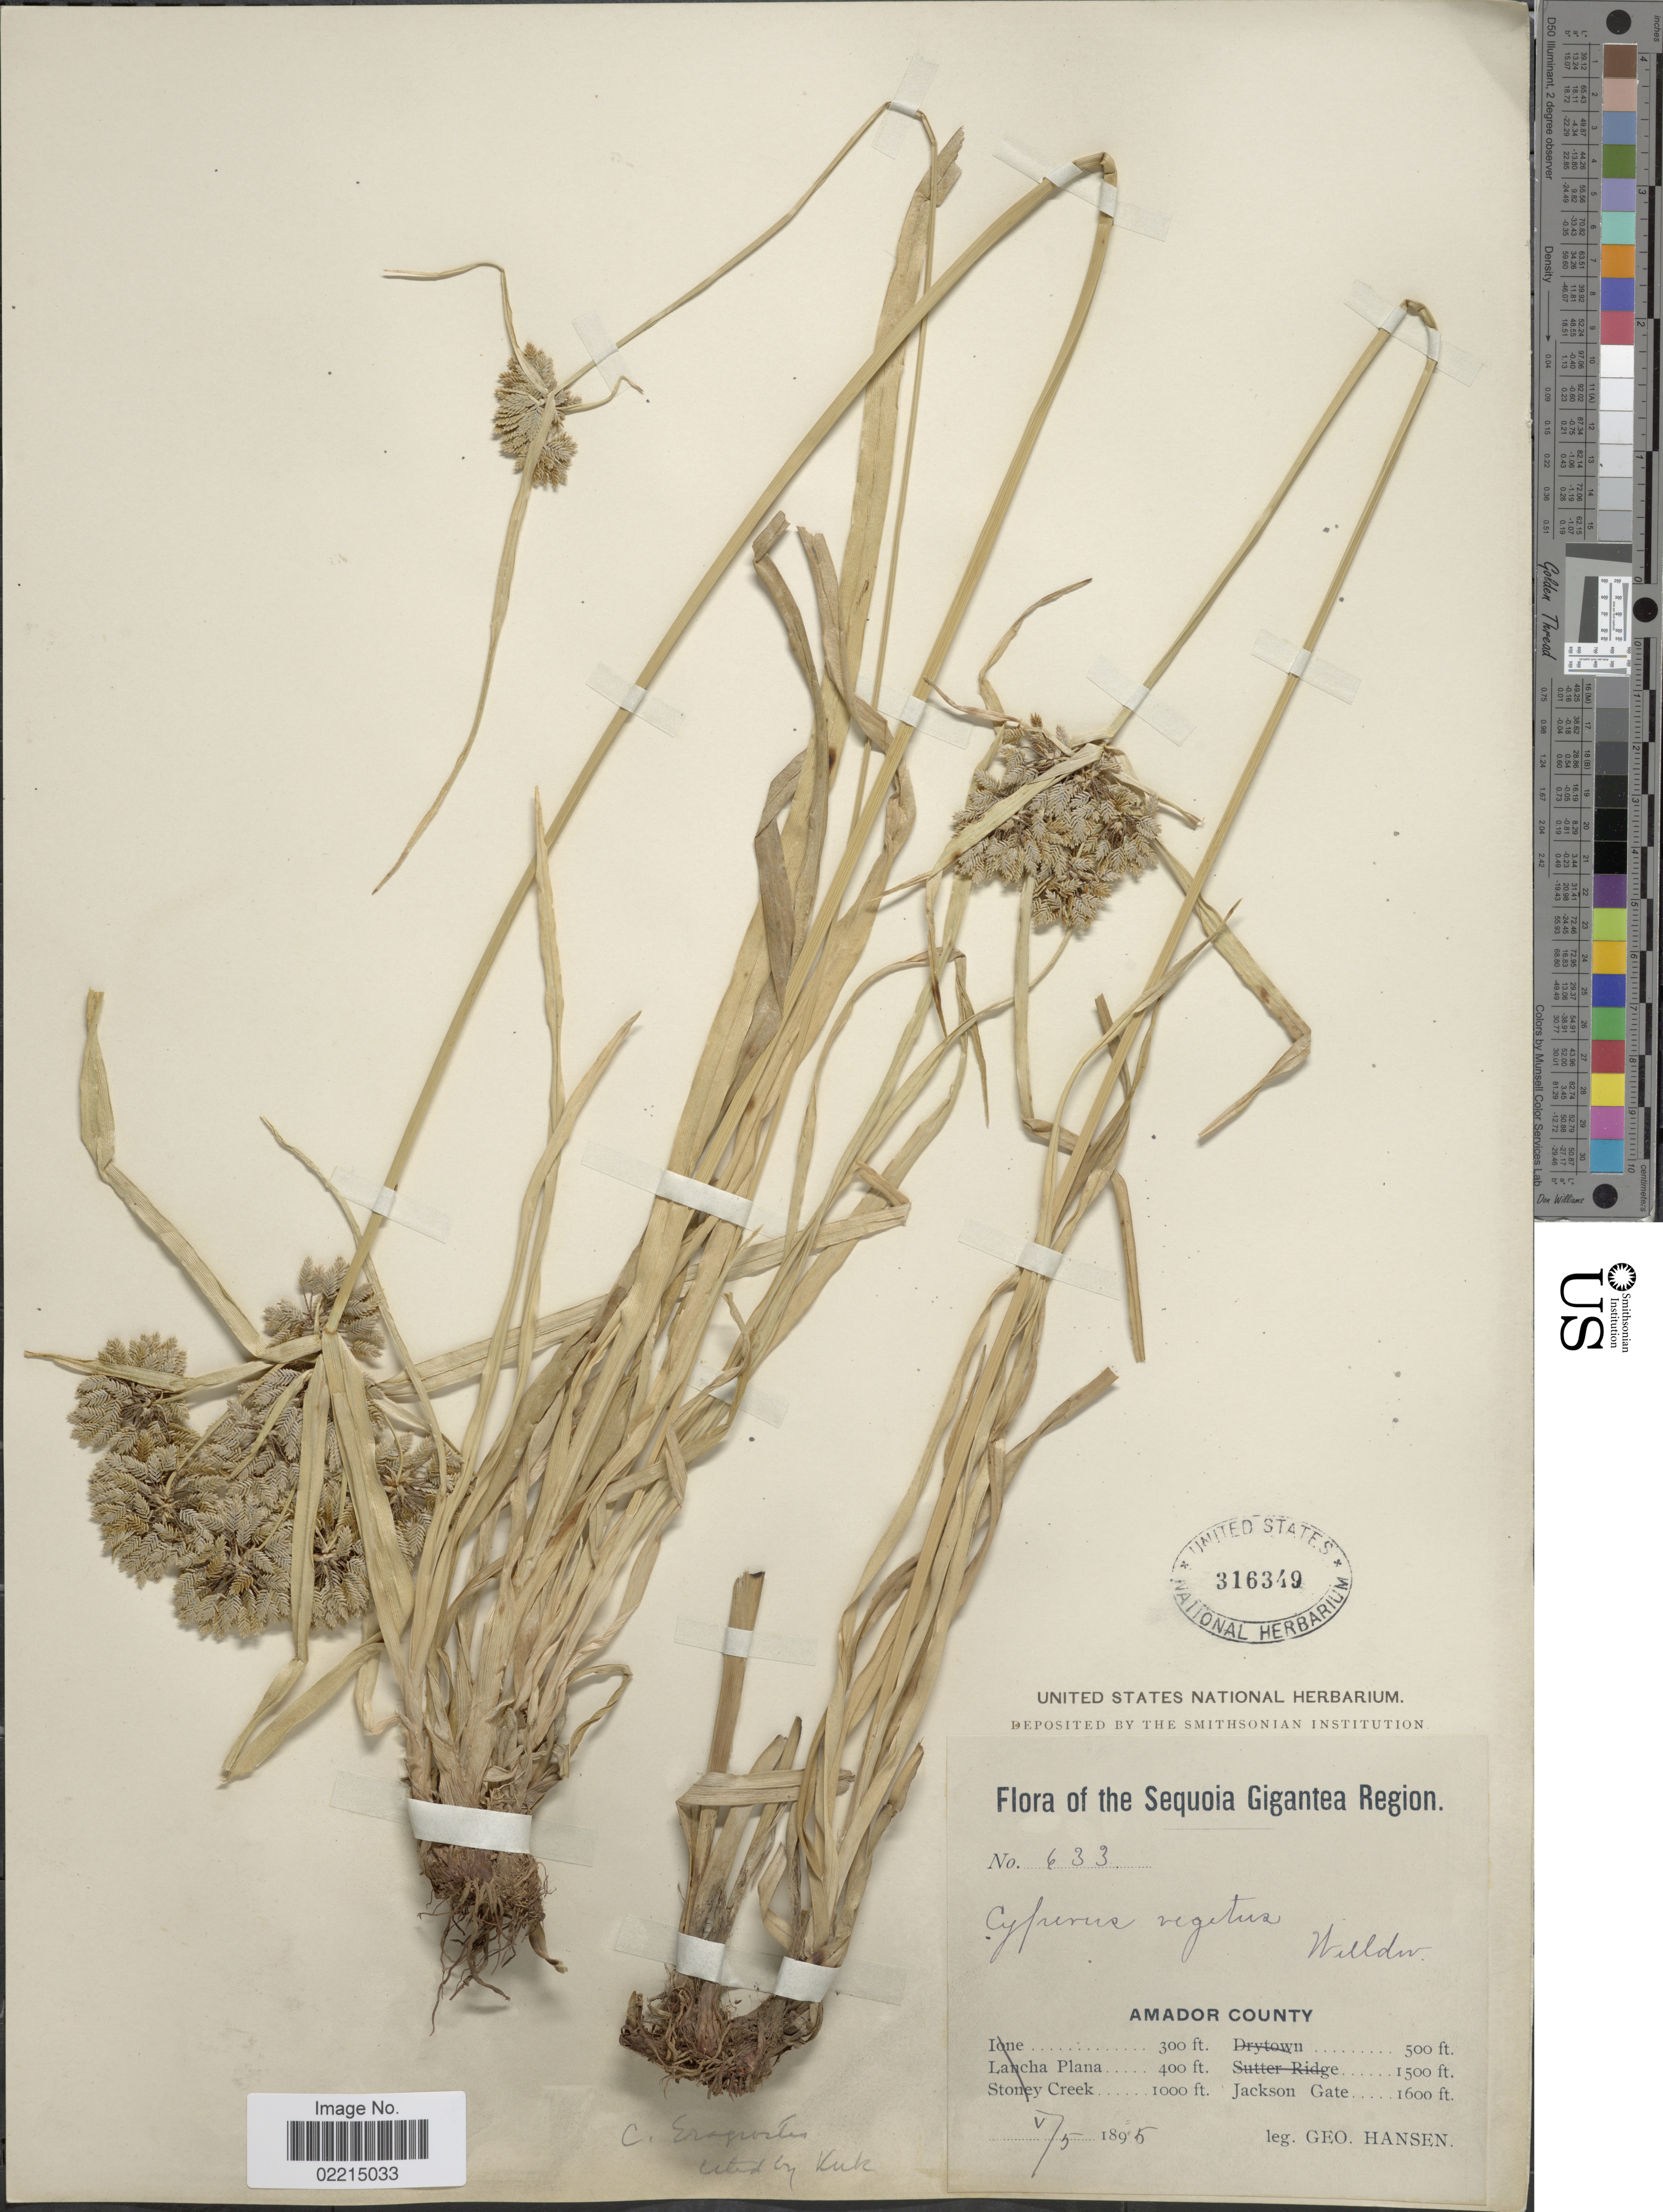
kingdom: Plantae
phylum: Tracheophyta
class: Liliopsida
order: Poales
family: Cyperaceae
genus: Cyperus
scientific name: Cyperus eragrostis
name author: Lam.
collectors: G. Hansen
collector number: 633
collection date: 1895-05-05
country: United States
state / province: California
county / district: Amador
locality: Sequoia Gigantea Region. Amador County. Jackson Gate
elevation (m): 488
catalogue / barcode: US 316349